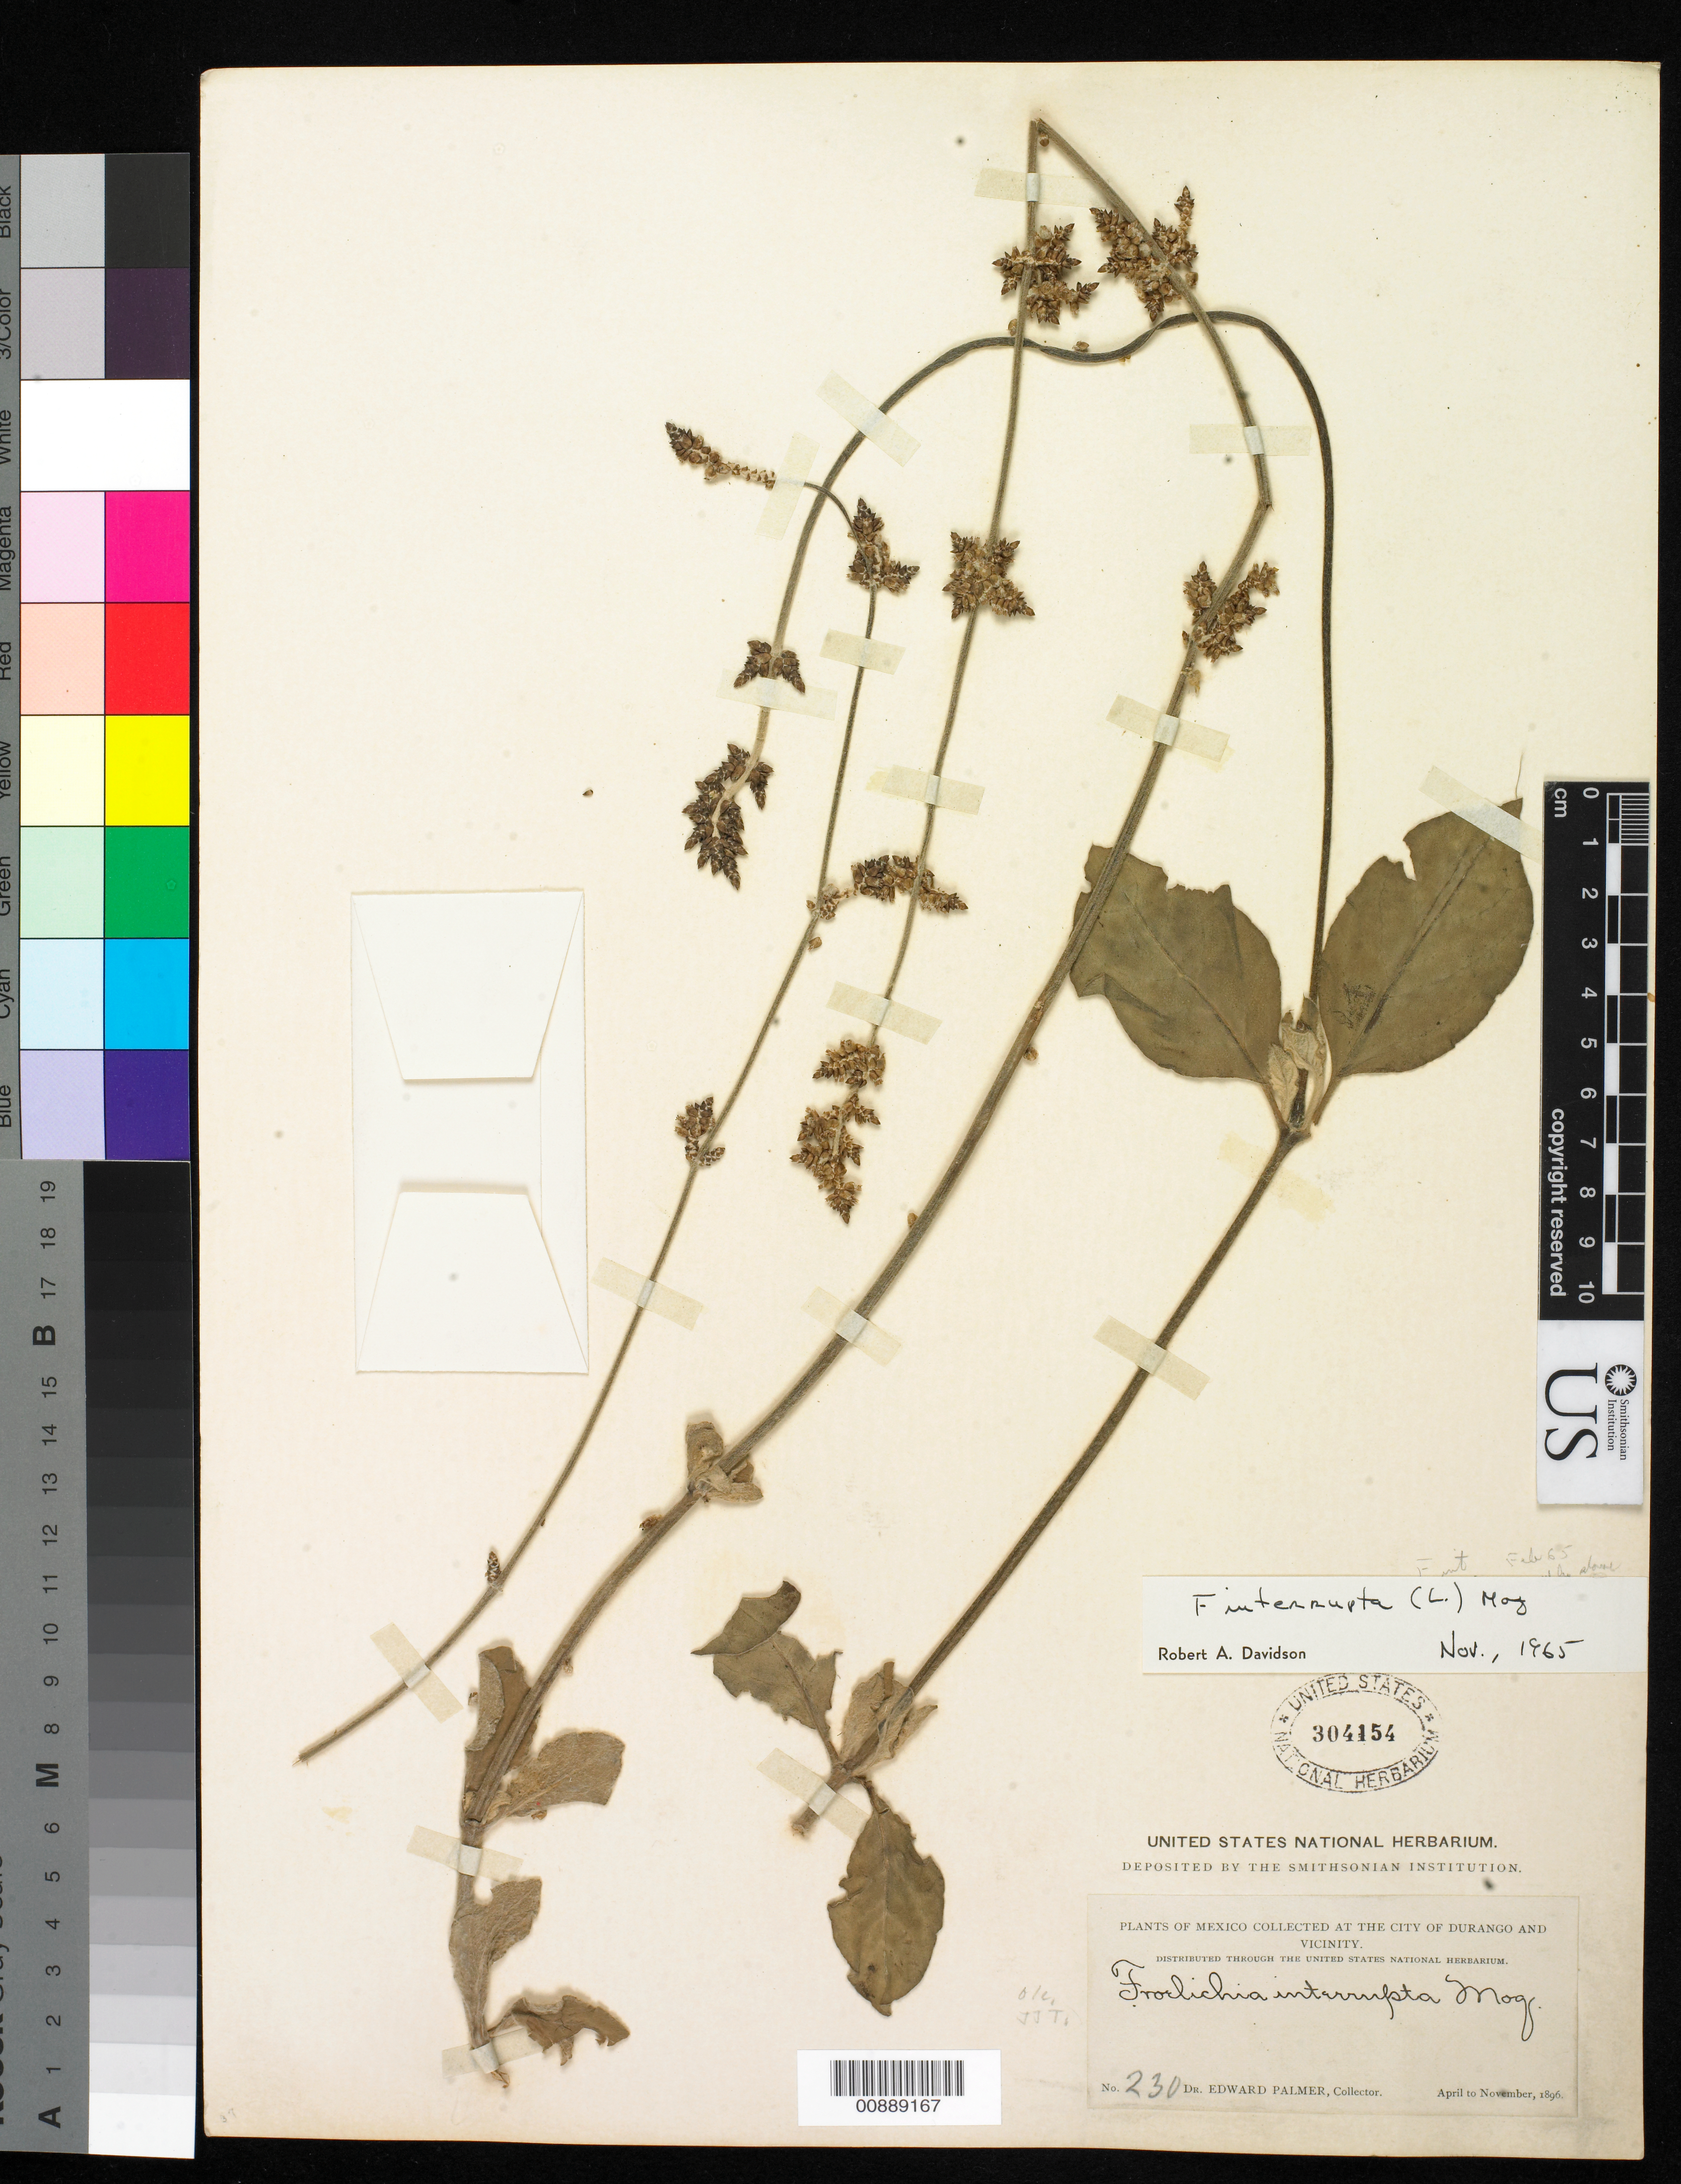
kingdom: Plantae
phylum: Tracheophyta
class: Magnoliopsida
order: Caryophyllales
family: Amaranthaceae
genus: Froelichia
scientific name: Froelichia interrupta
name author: (L.) Moq.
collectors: E. Palmer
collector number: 230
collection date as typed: Apr 1896 to -- Nov 1896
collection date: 1896-04/1896-11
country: Mexico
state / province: Durango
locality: City of Durango and vicinity.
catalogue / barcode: US 304154